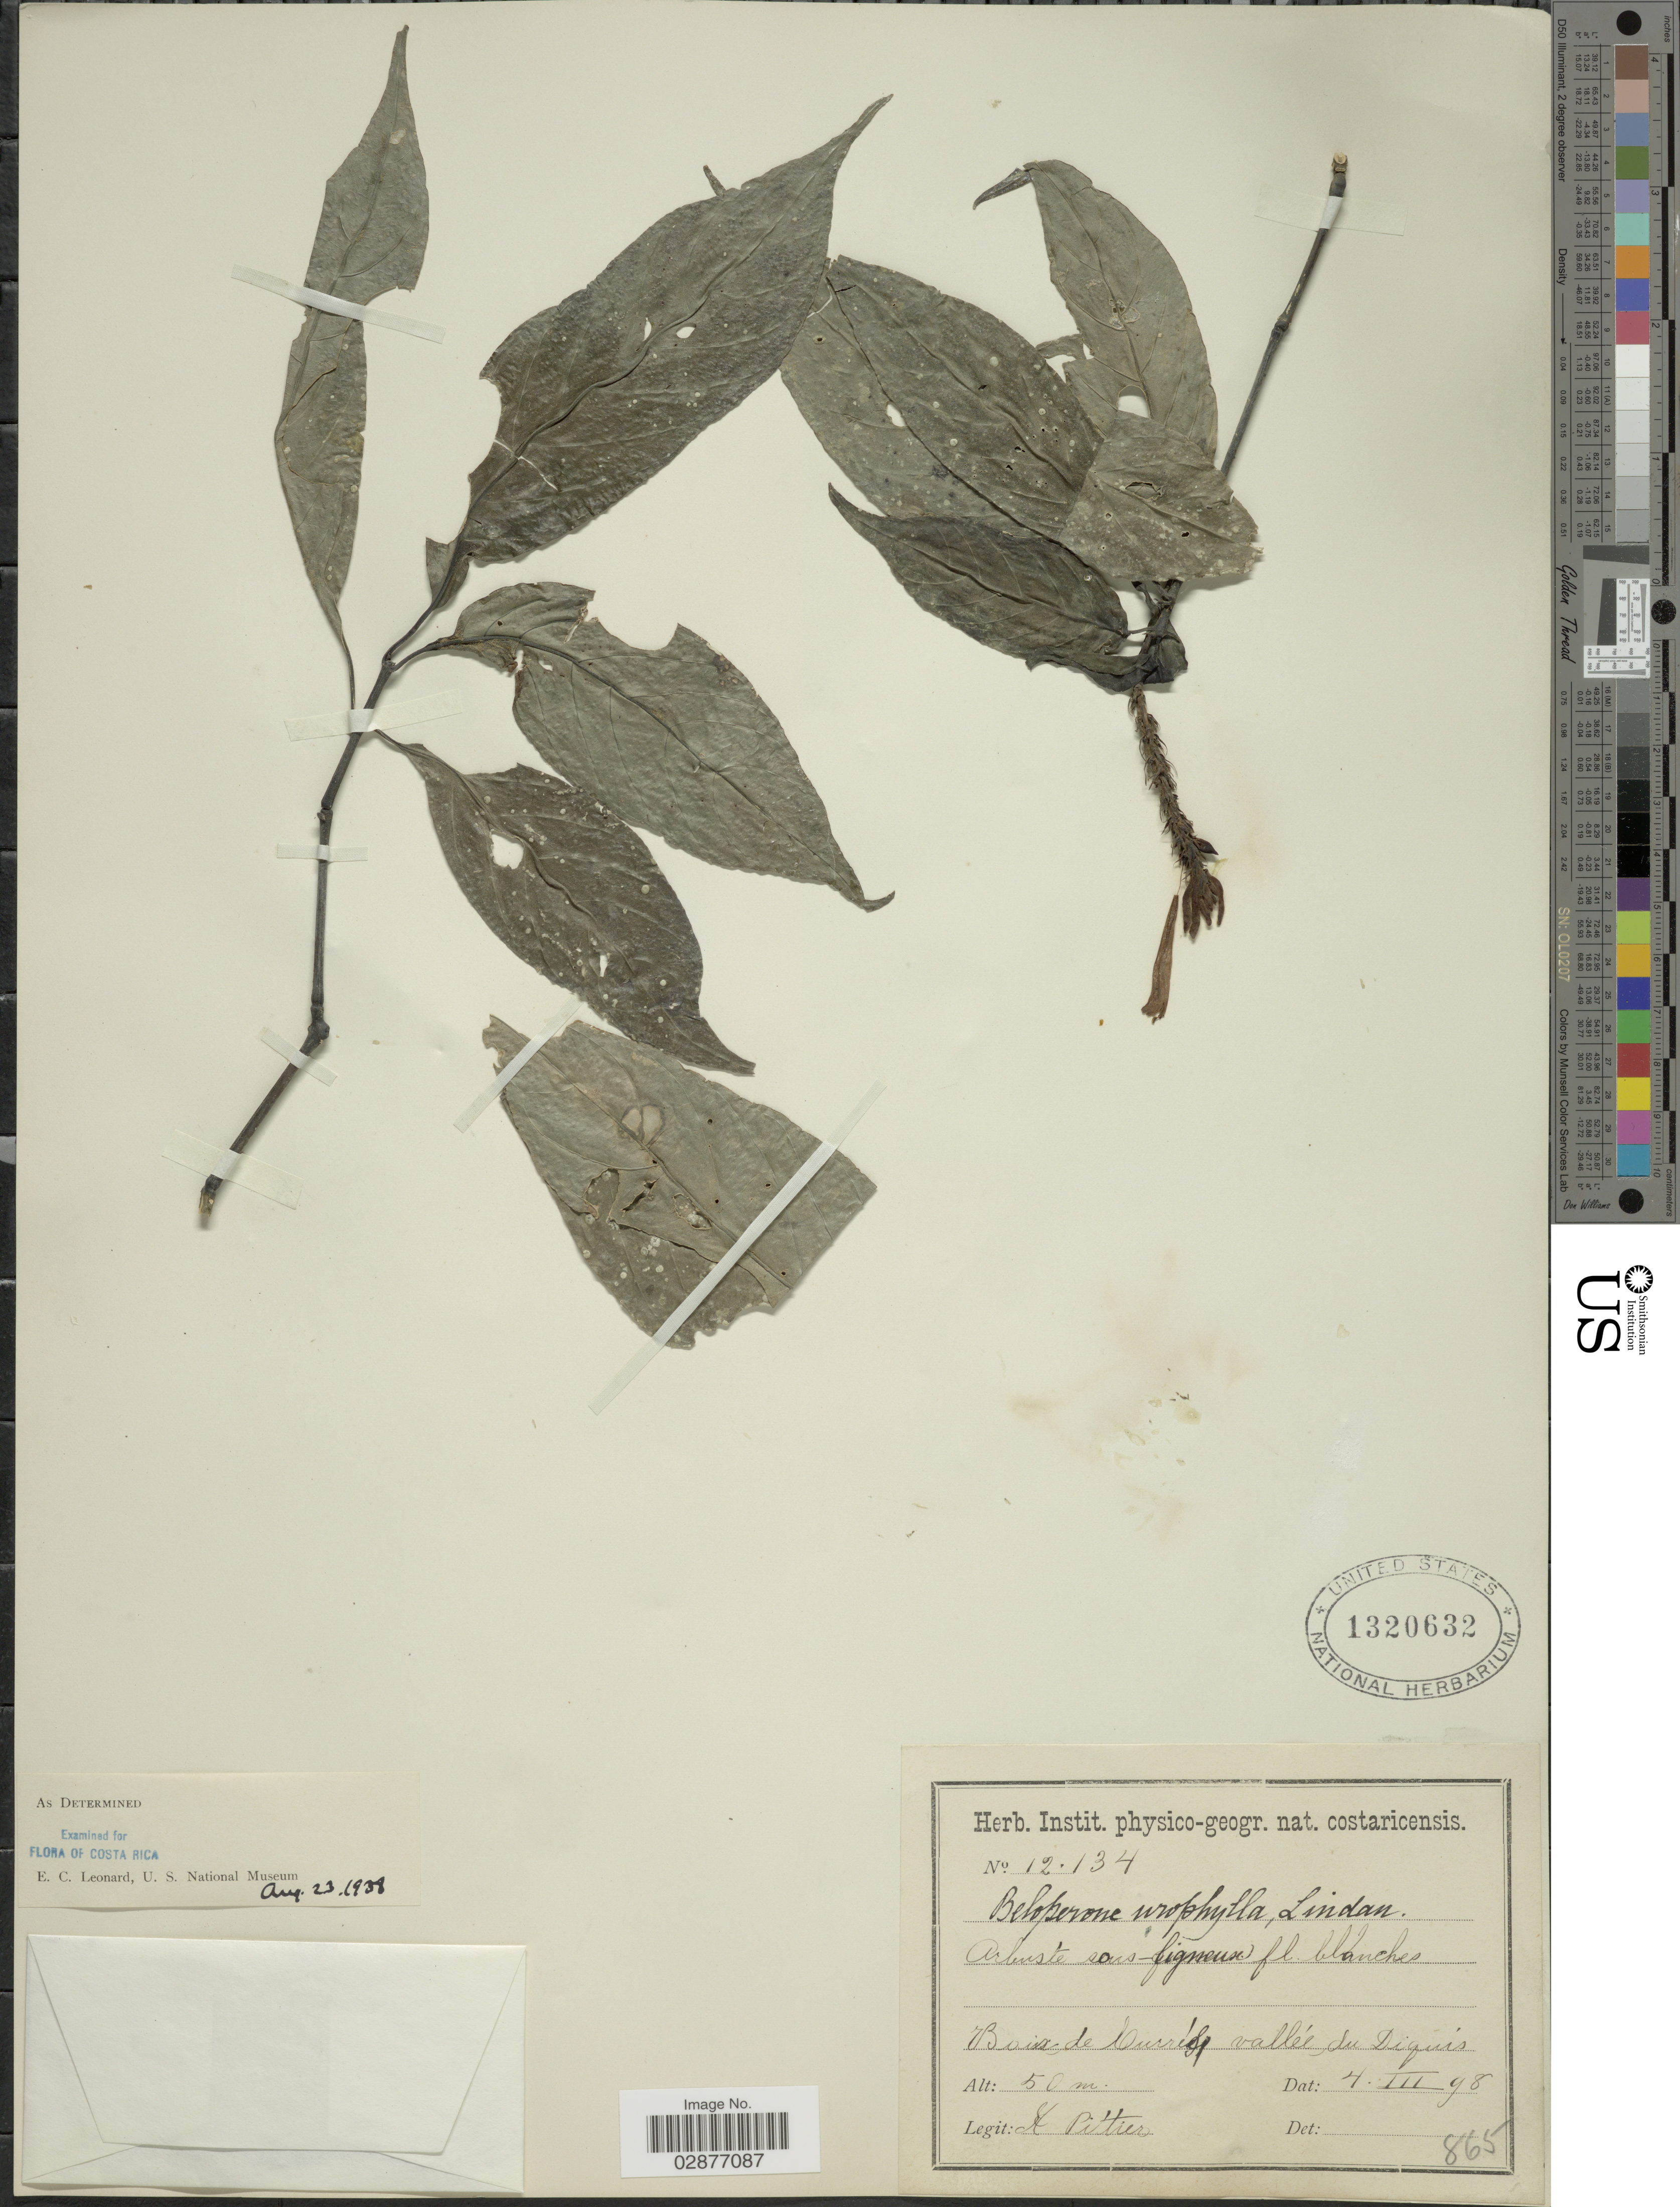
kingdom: Plantae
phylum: Tracheophyta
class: Magnoliopsida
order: Lamiales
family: Acanthaceae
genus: Justicia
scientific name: Justicia urophylla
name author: (Lindau) D.N. Gibson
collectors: H. F. Pittier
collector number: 12134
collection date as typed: Transcribed d/m/y: 4/3/98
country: Costa Rica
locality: Baies de Ourríf vallée du Diquis.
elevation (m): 50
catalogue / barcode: US 1320632